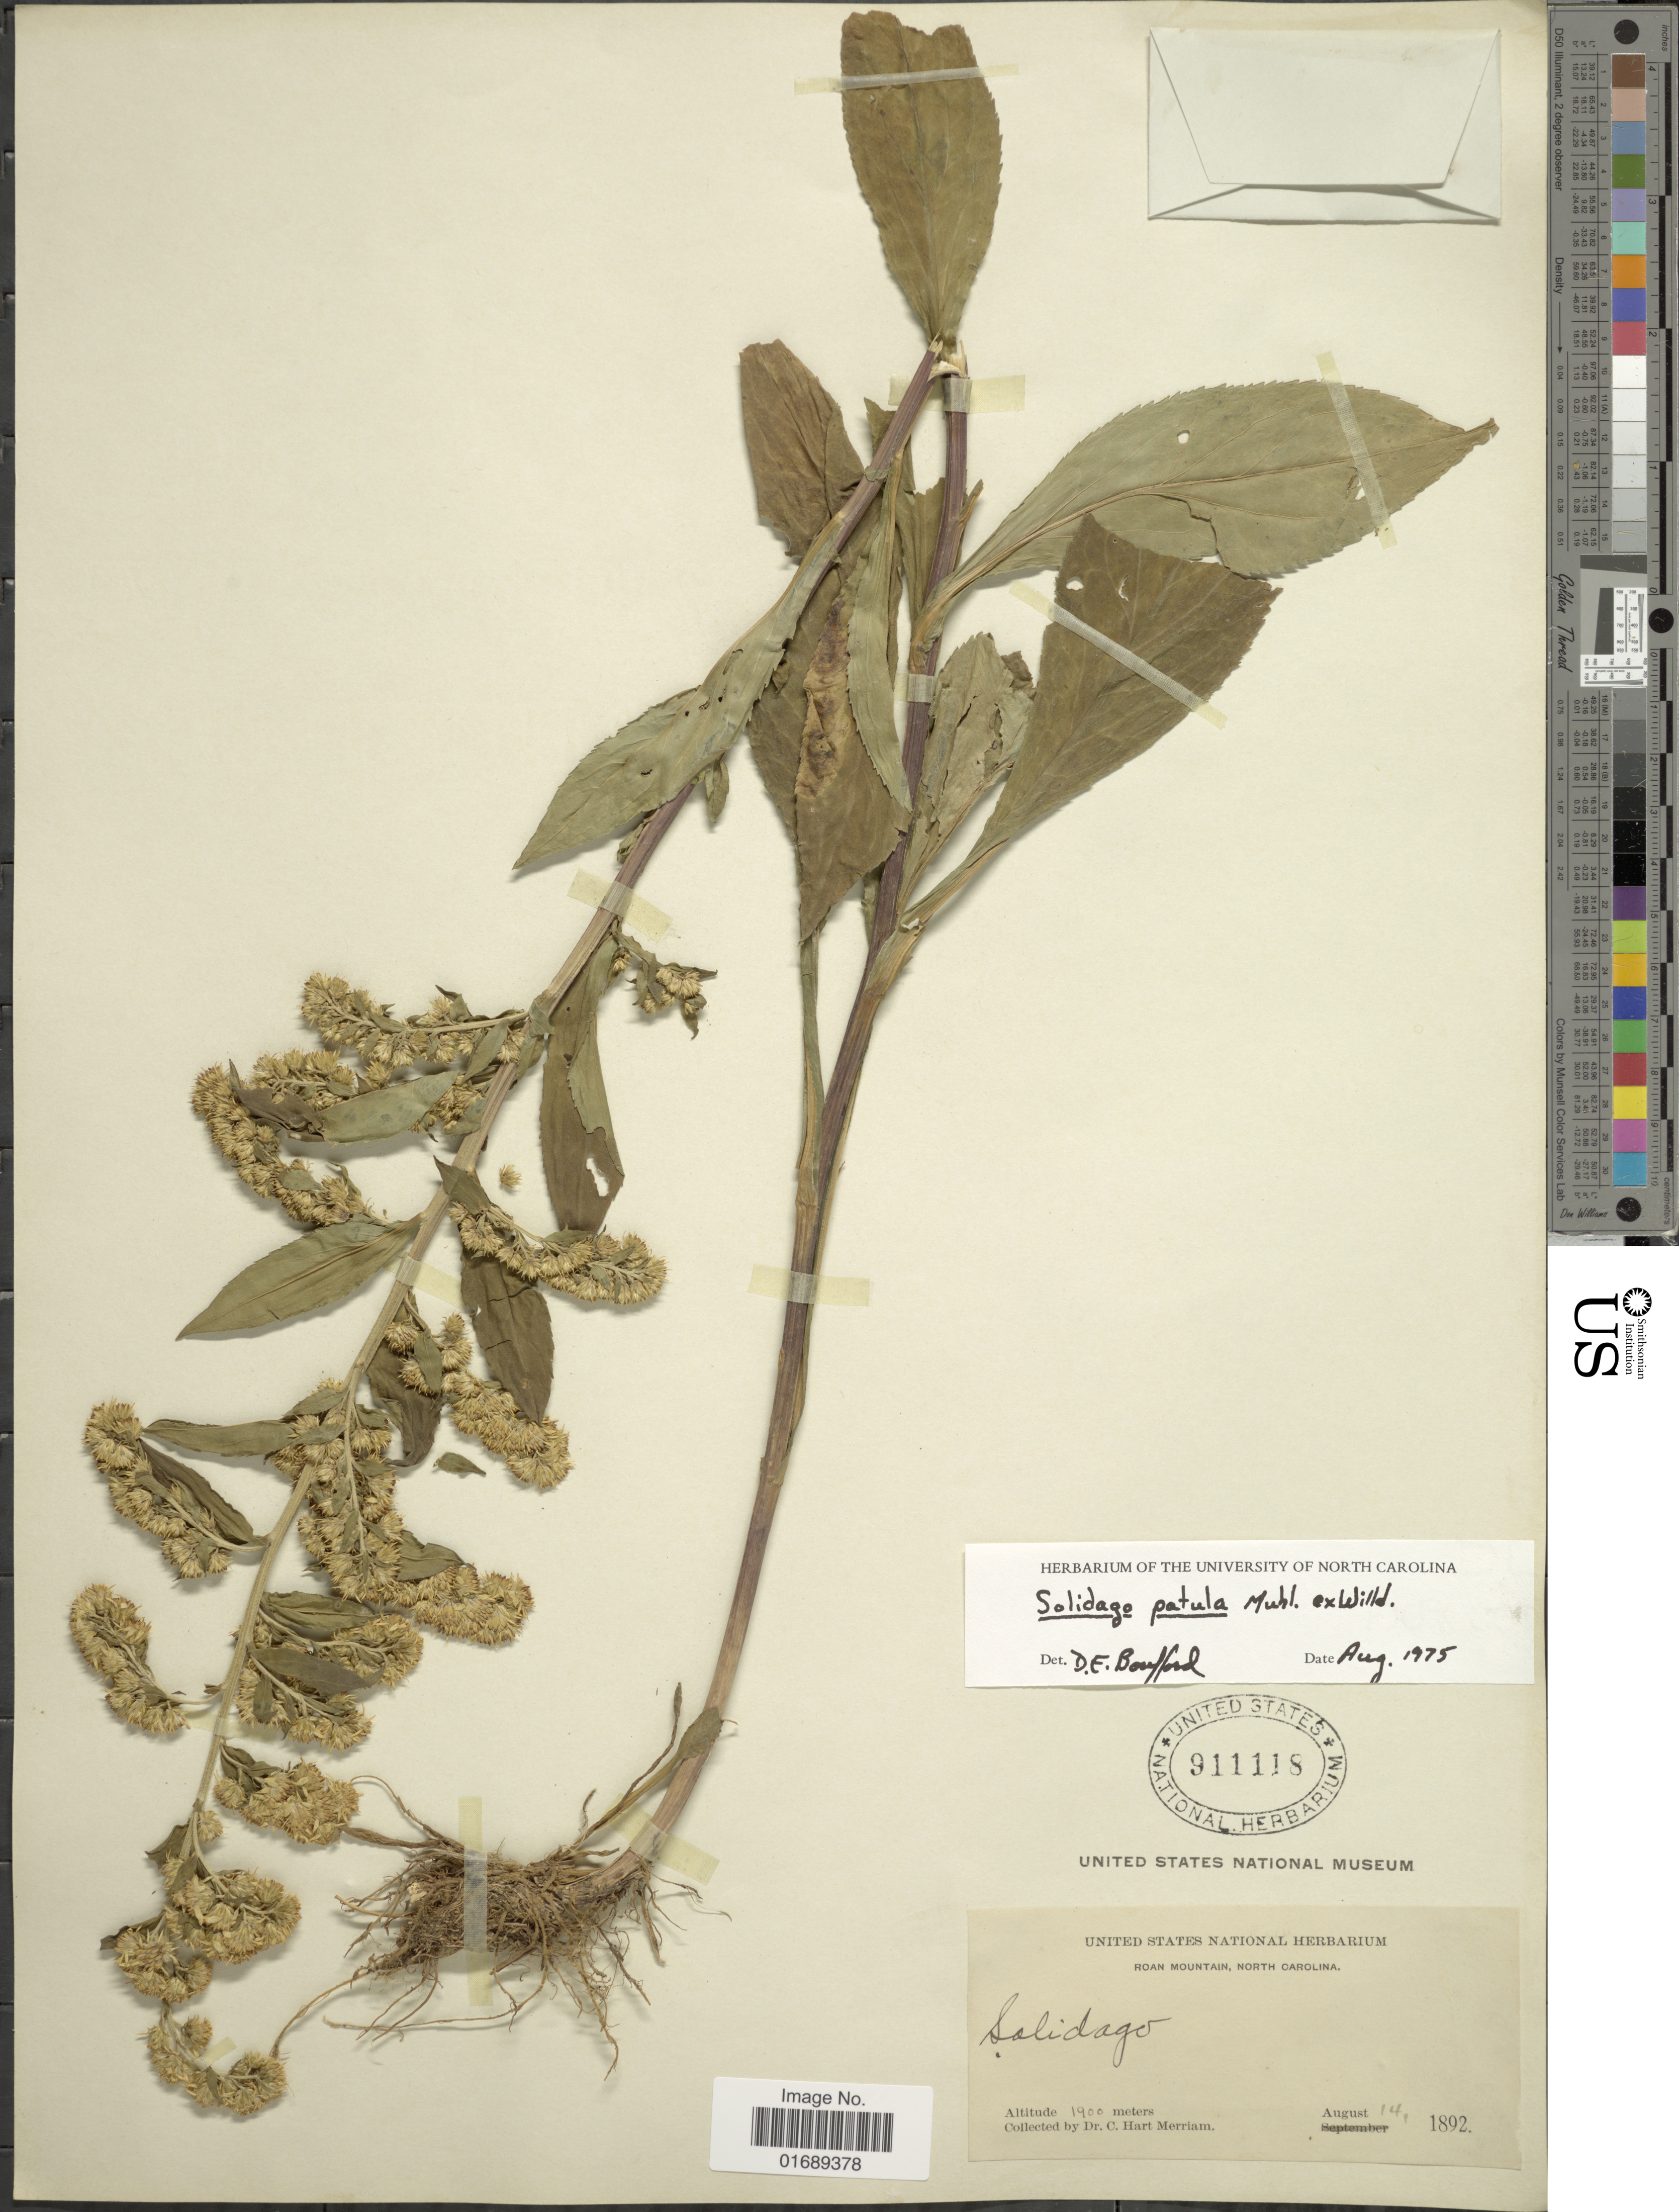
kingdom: Plantae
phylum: Tracheophyta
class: Magnoliopsida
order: Asterales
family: Asteraceae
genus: Solidago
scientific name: Solidago patula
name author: Muhl. ex Willd.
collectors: C. Merriam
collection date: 1892-08-14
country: United States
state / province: North Carolina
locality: Roan Mountain.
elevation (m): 1900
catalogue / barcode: US 911118